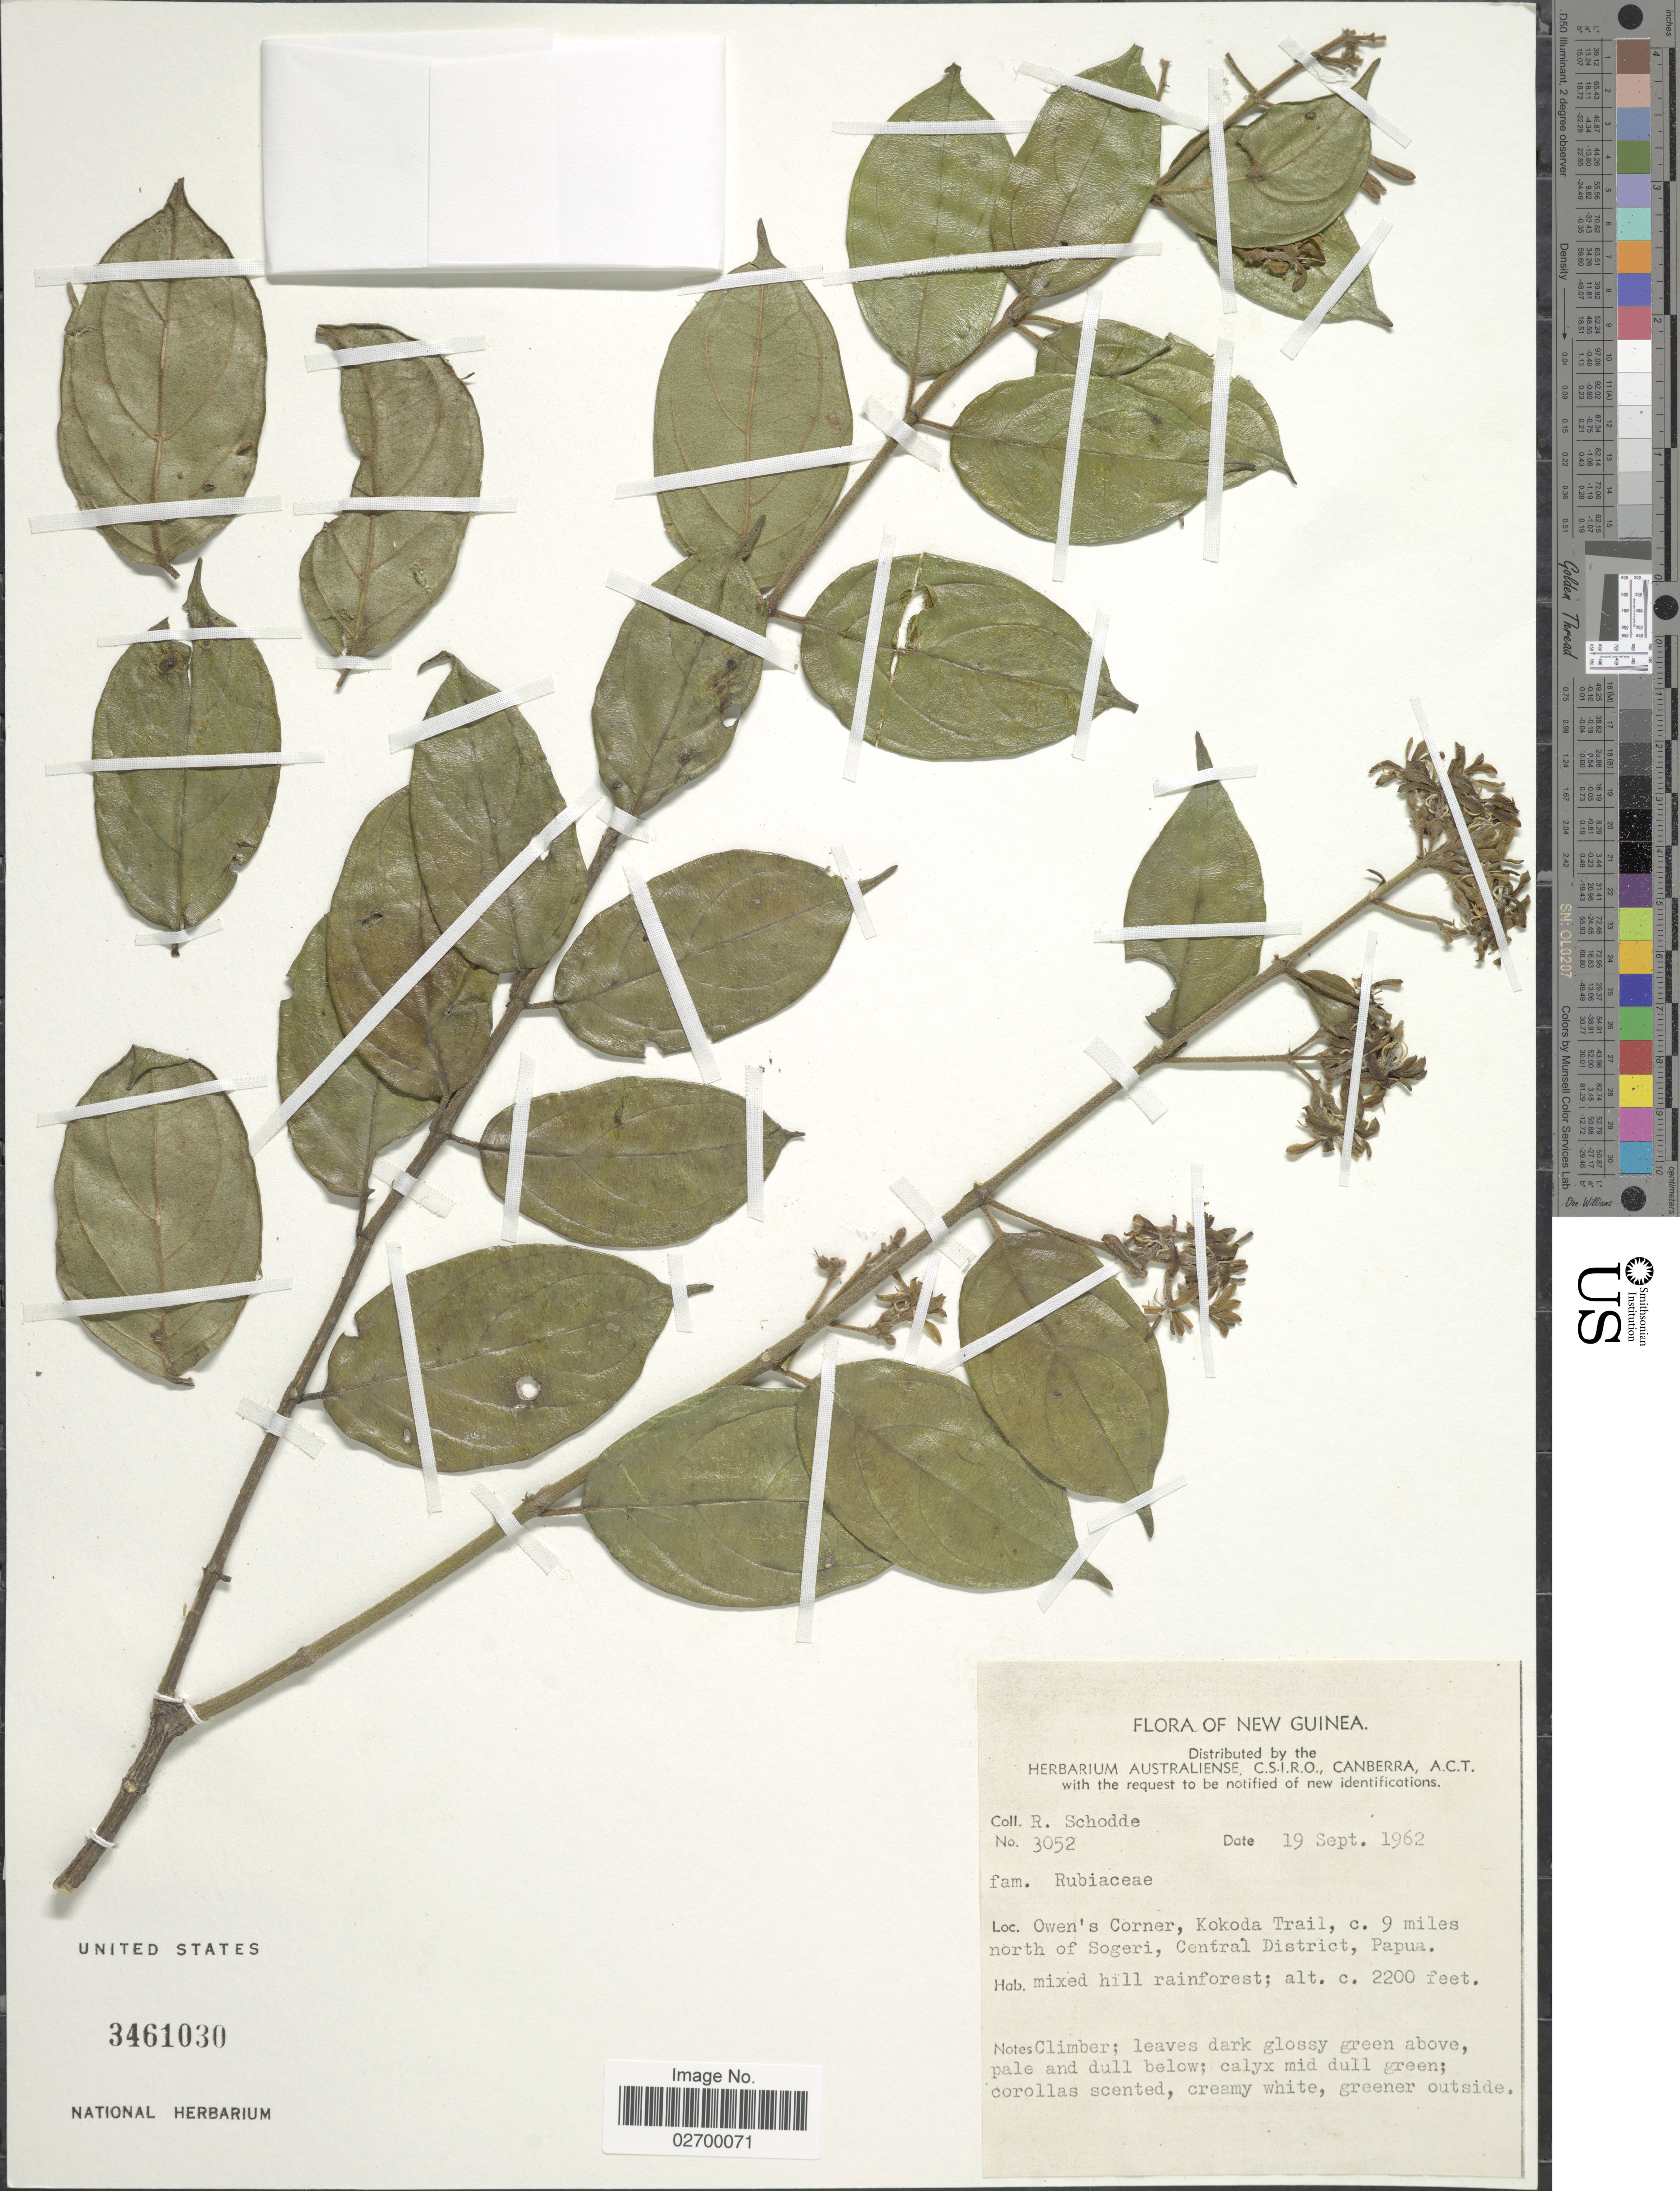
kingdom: Plantae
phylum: Tracheophyta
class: Magnoliopsida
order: Gentianales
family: Rubiaceae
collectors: R. Schodde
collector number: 3052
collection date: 1962-09-19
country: Papua New Guinea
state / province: Central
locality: New Guinea. Owen's Corner, Kokoda Trail, c. 9 miles north of Sogeri, Papua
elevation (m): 671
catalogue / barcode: US 3461030